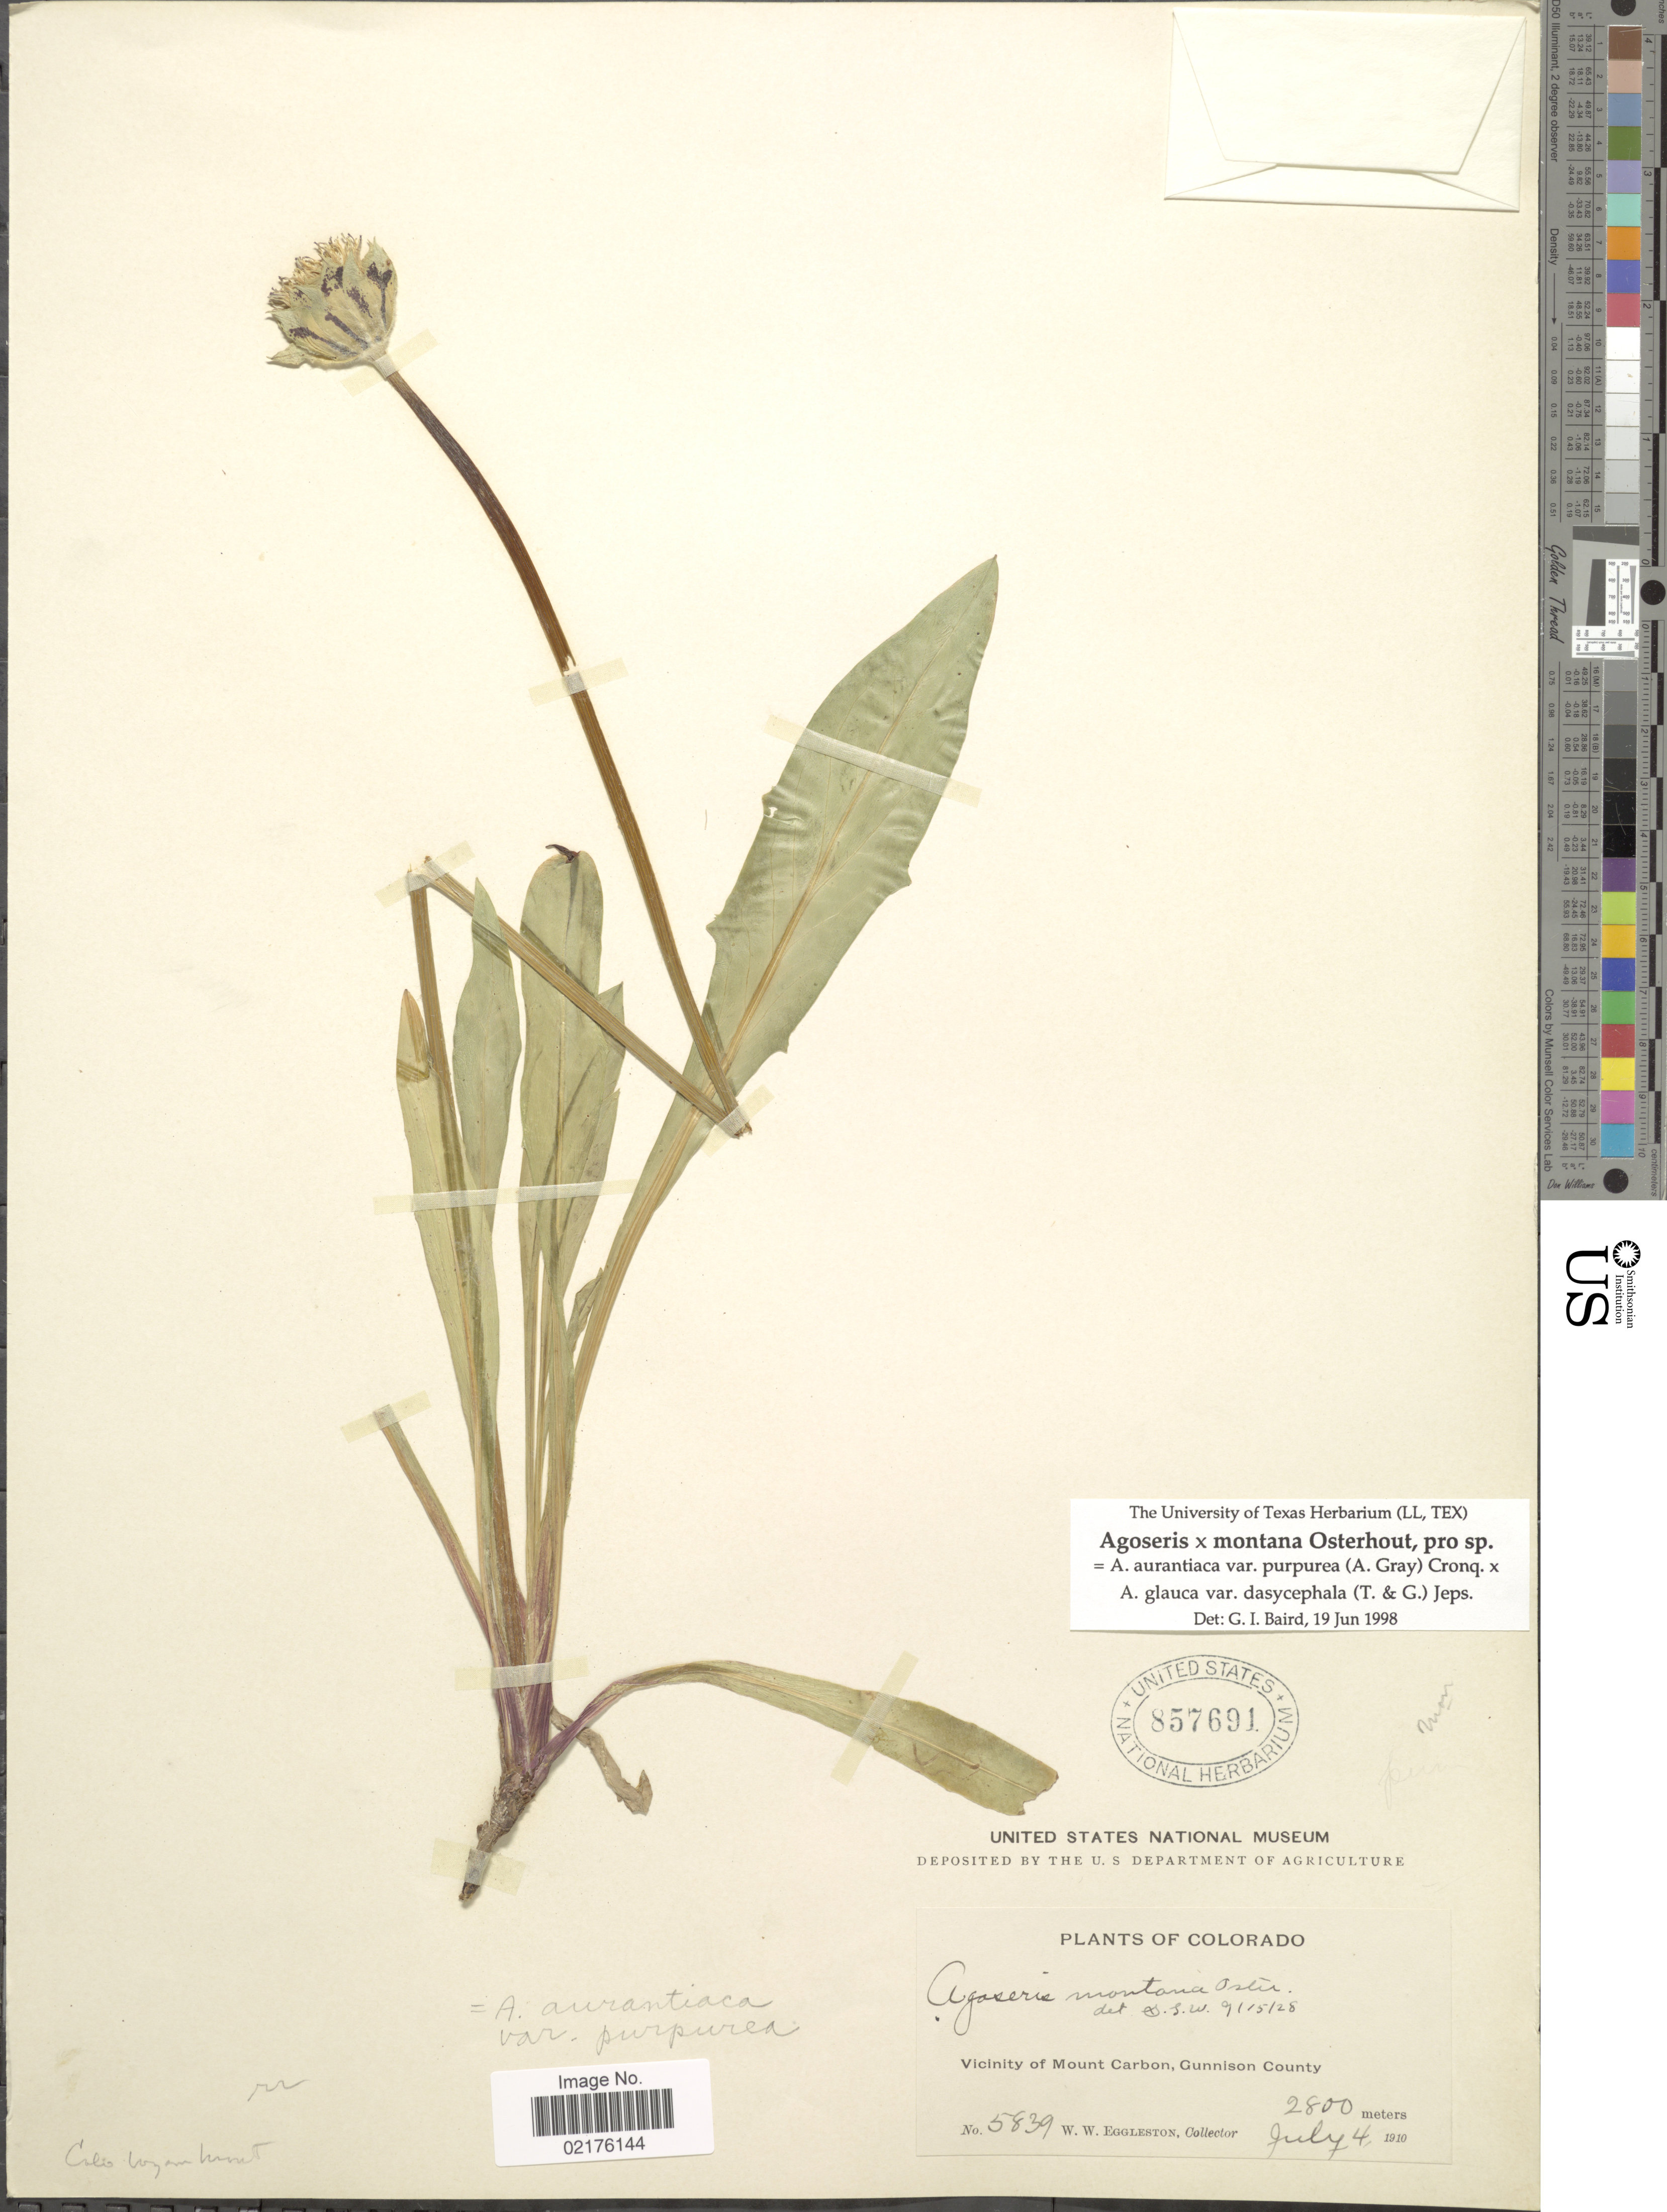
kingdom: Plantae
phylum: Tracheophyta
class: Magnoliopsida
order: Asterales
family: Asteraceae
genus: Agoseris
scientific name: Agoseris montana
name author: Osterh.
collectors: W. W. Eggleston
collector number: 5839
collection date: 1910-07-04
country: United States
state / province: Colorado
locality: Vicinity of Mount Carbon, Gunnison County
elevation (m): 2800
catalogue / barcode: US 857691